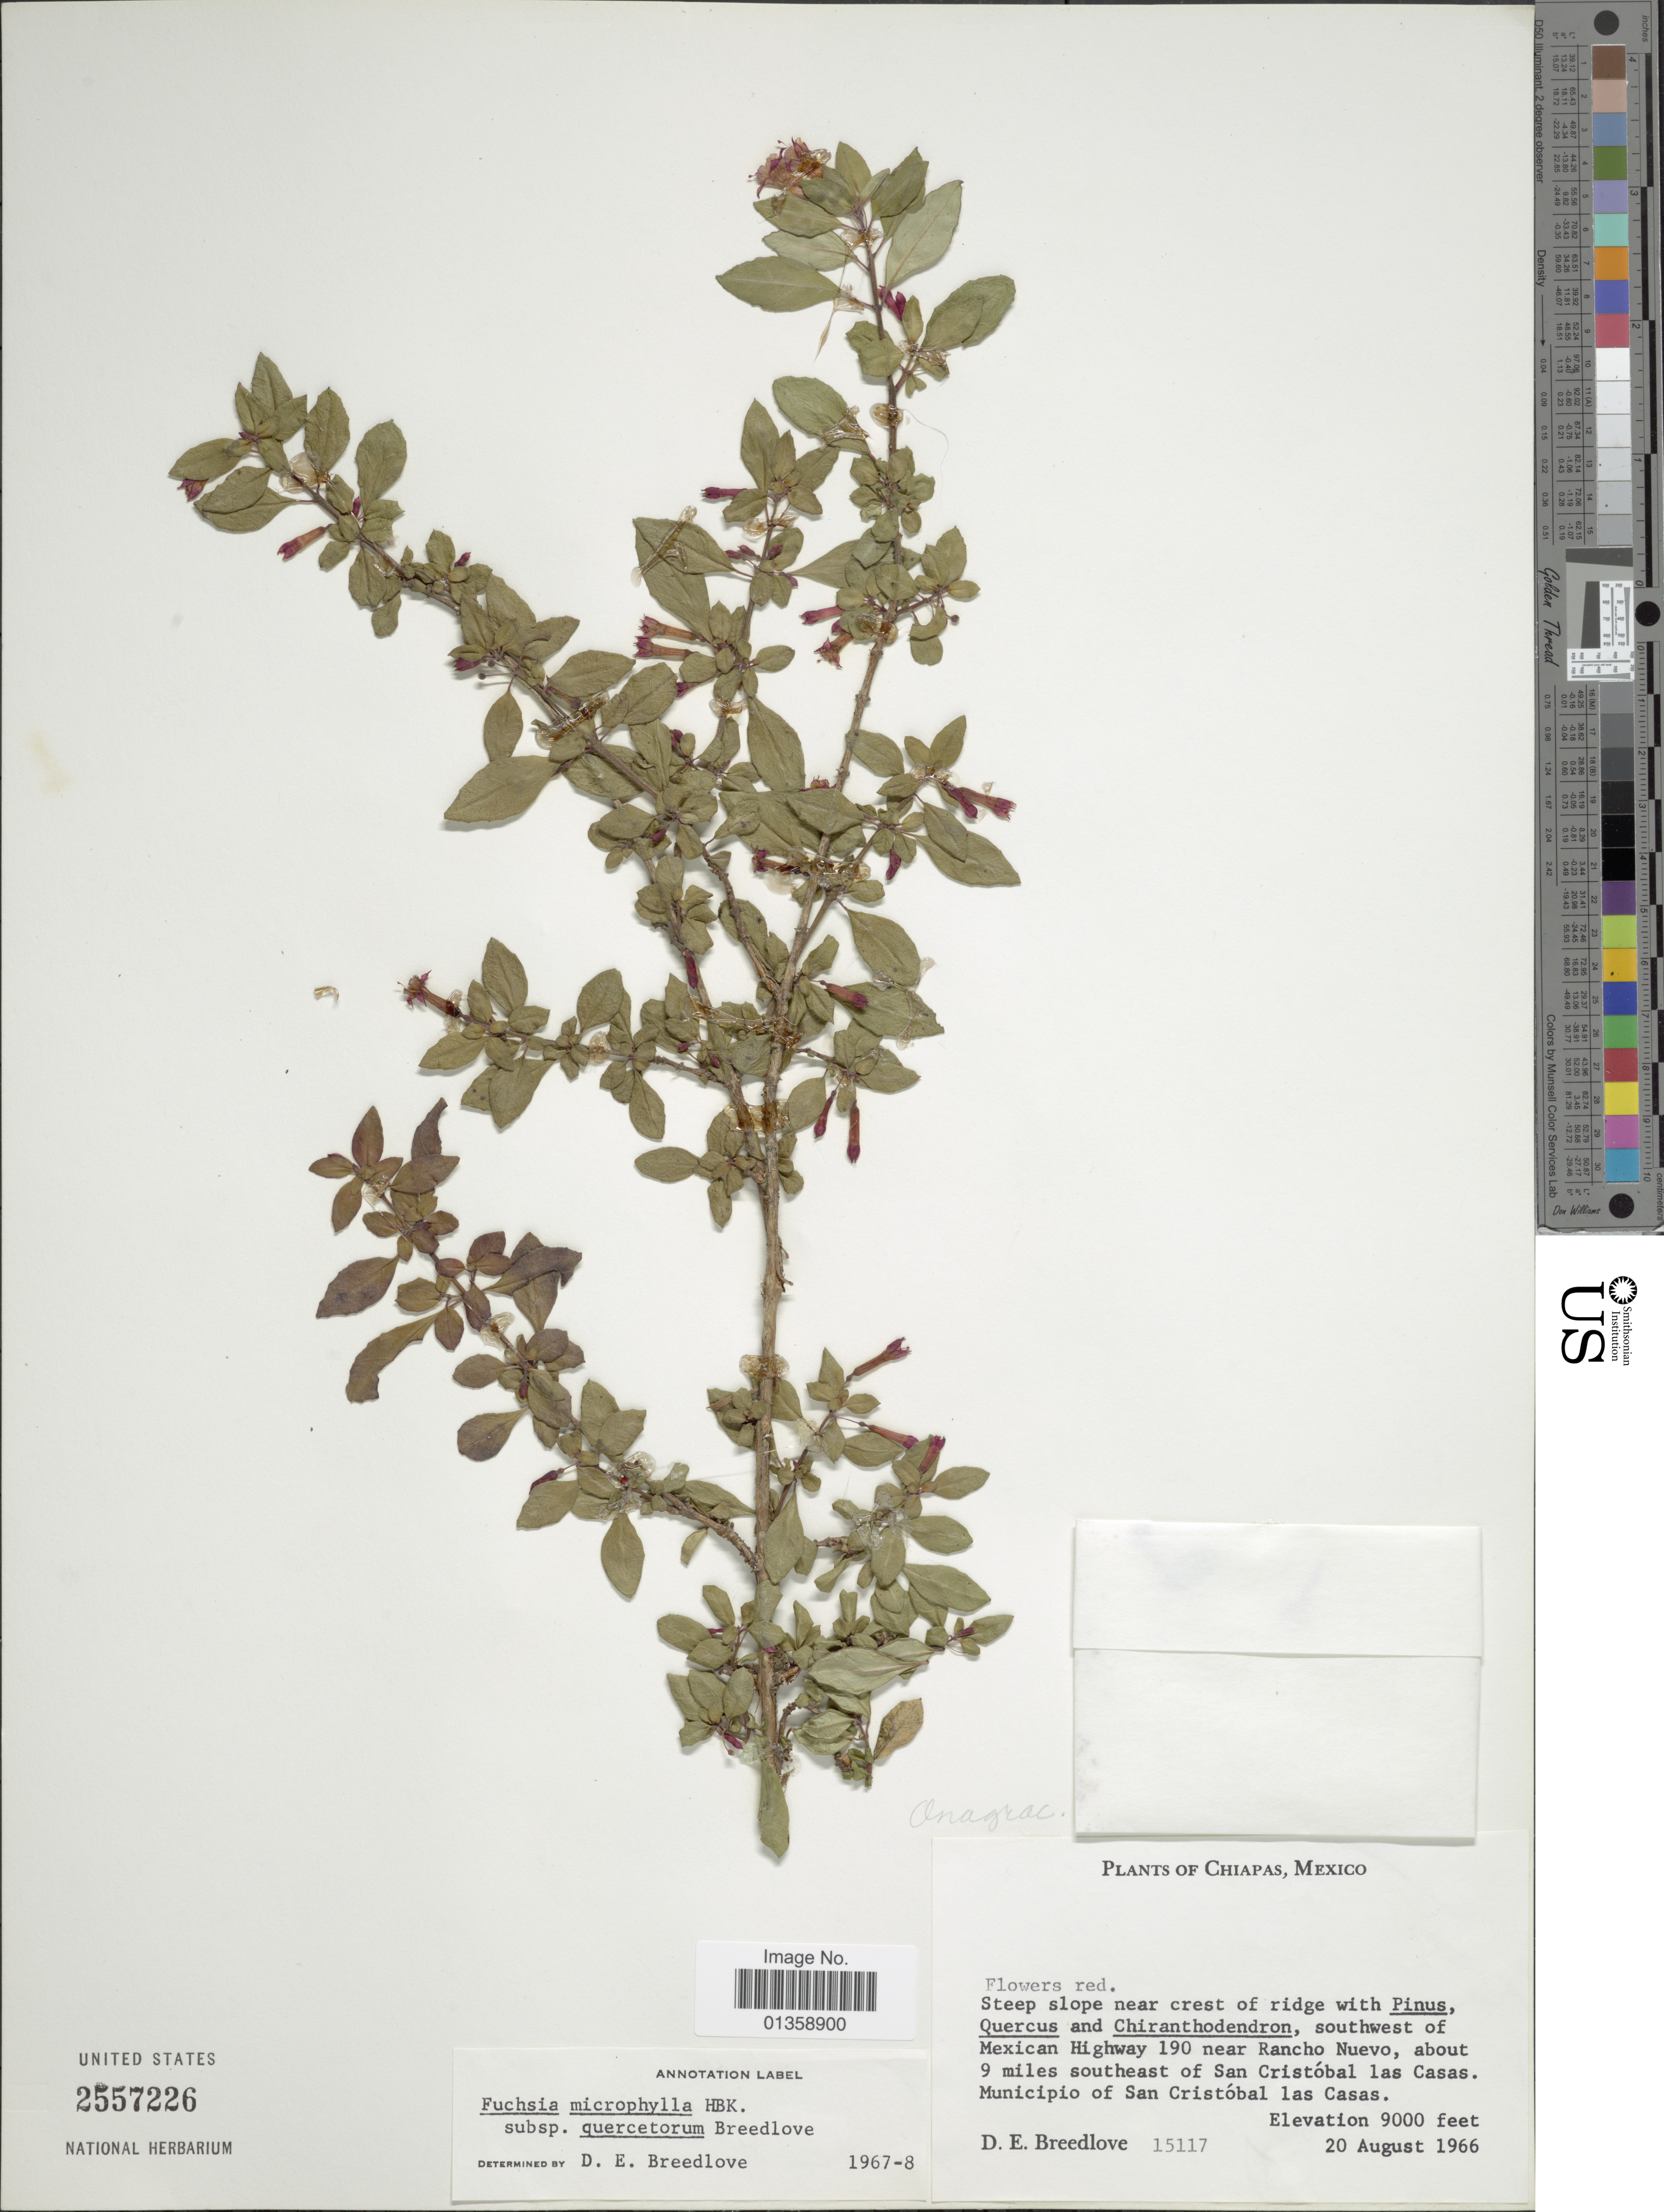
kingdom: Plantae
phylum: Tracheophyta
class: Magnoliopsida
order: Myrtales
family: Onagraceae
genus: Fuchsia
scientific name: Fuchsia microphylla subsp. quercetorum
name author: Breedlove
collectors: D. E. Breedlove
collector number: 15117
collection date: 1966-08-20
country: Mexico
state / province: Chiapas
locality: Southwest of Mexican Highway 190 near Rancho Nuevo, about 9 miles southeast of San Cristóbal las Casas. Municipio of San Cristóbal las Casas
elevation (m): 2743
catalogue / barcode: US 2557226